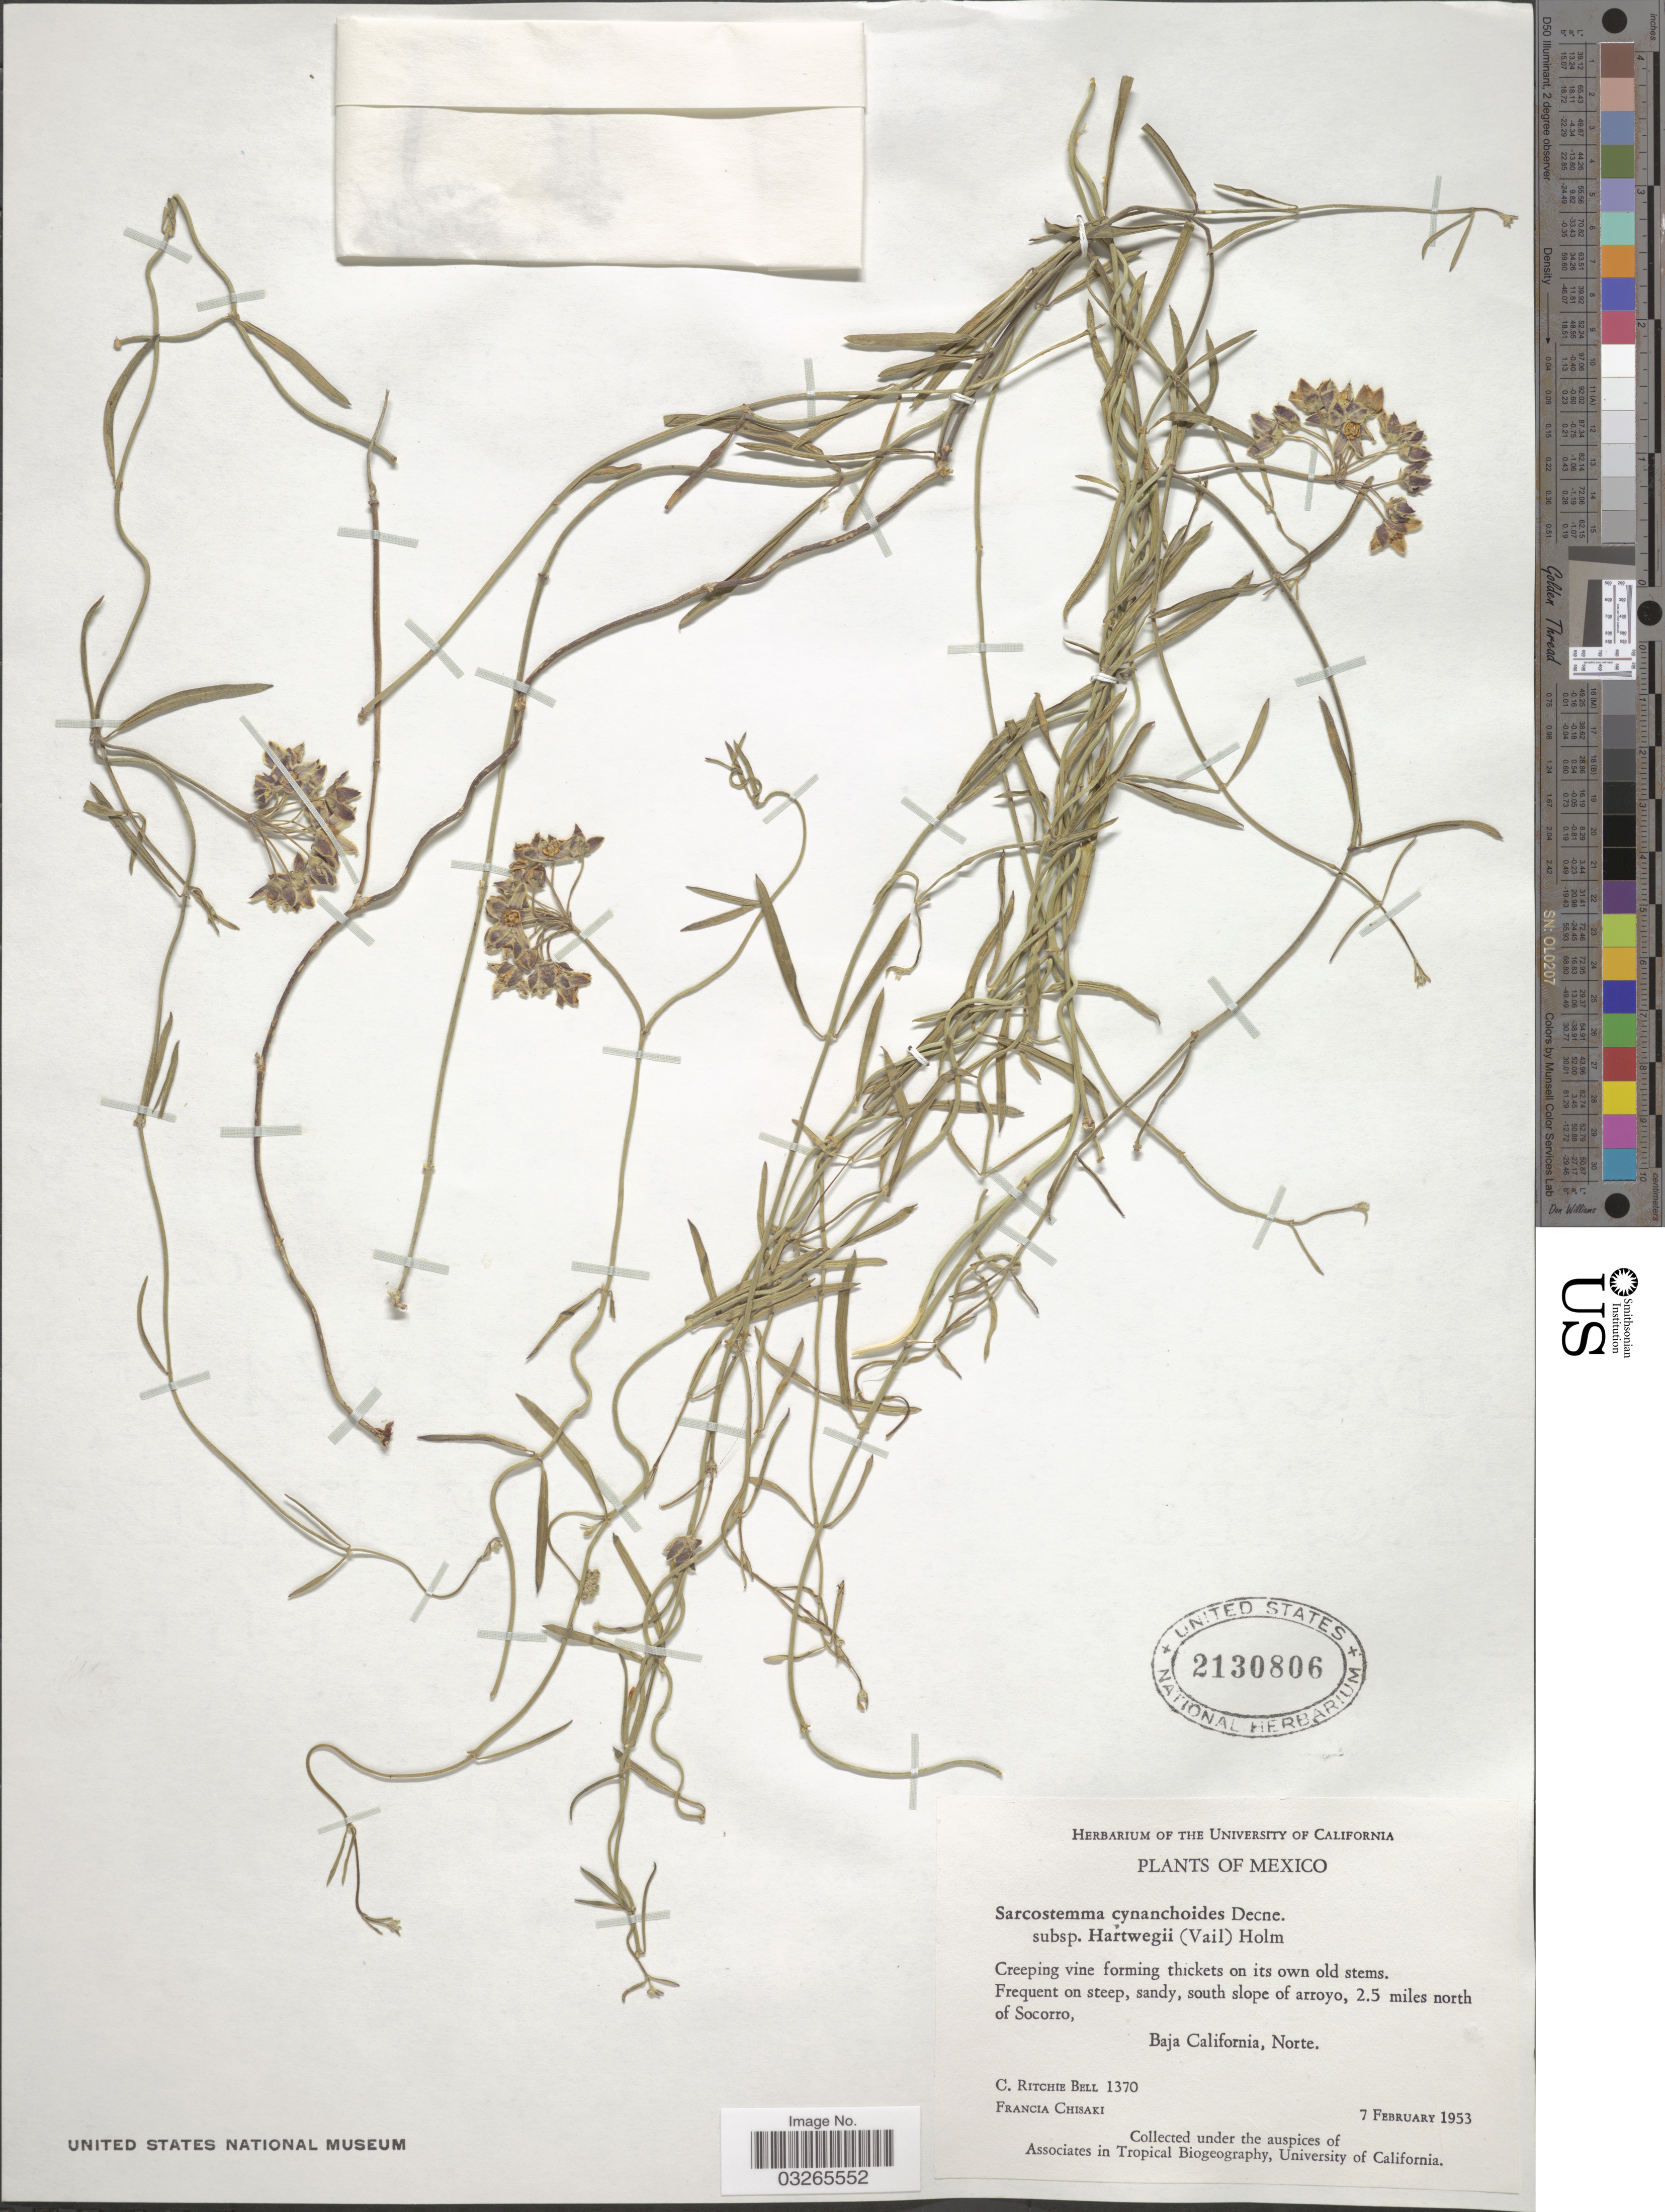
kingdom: Plantae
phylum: Tracheophyta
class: Magnoliopsida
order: Gentianales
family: Apocynaceae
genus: Sarcostemma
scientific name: Sarcostemma cynanchoides subsp. hartwegii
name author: (Vail) R.W. Holm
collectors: C. R. Bell & F. Chisaki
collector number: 1370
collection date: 1953-02-07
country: Mexico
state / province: Baja California Norte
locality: Frequent on steep, sandy, south slope of arroyo, 2.5 miles north of Socorro, Baja California, Norte.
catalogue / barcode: US 2130806